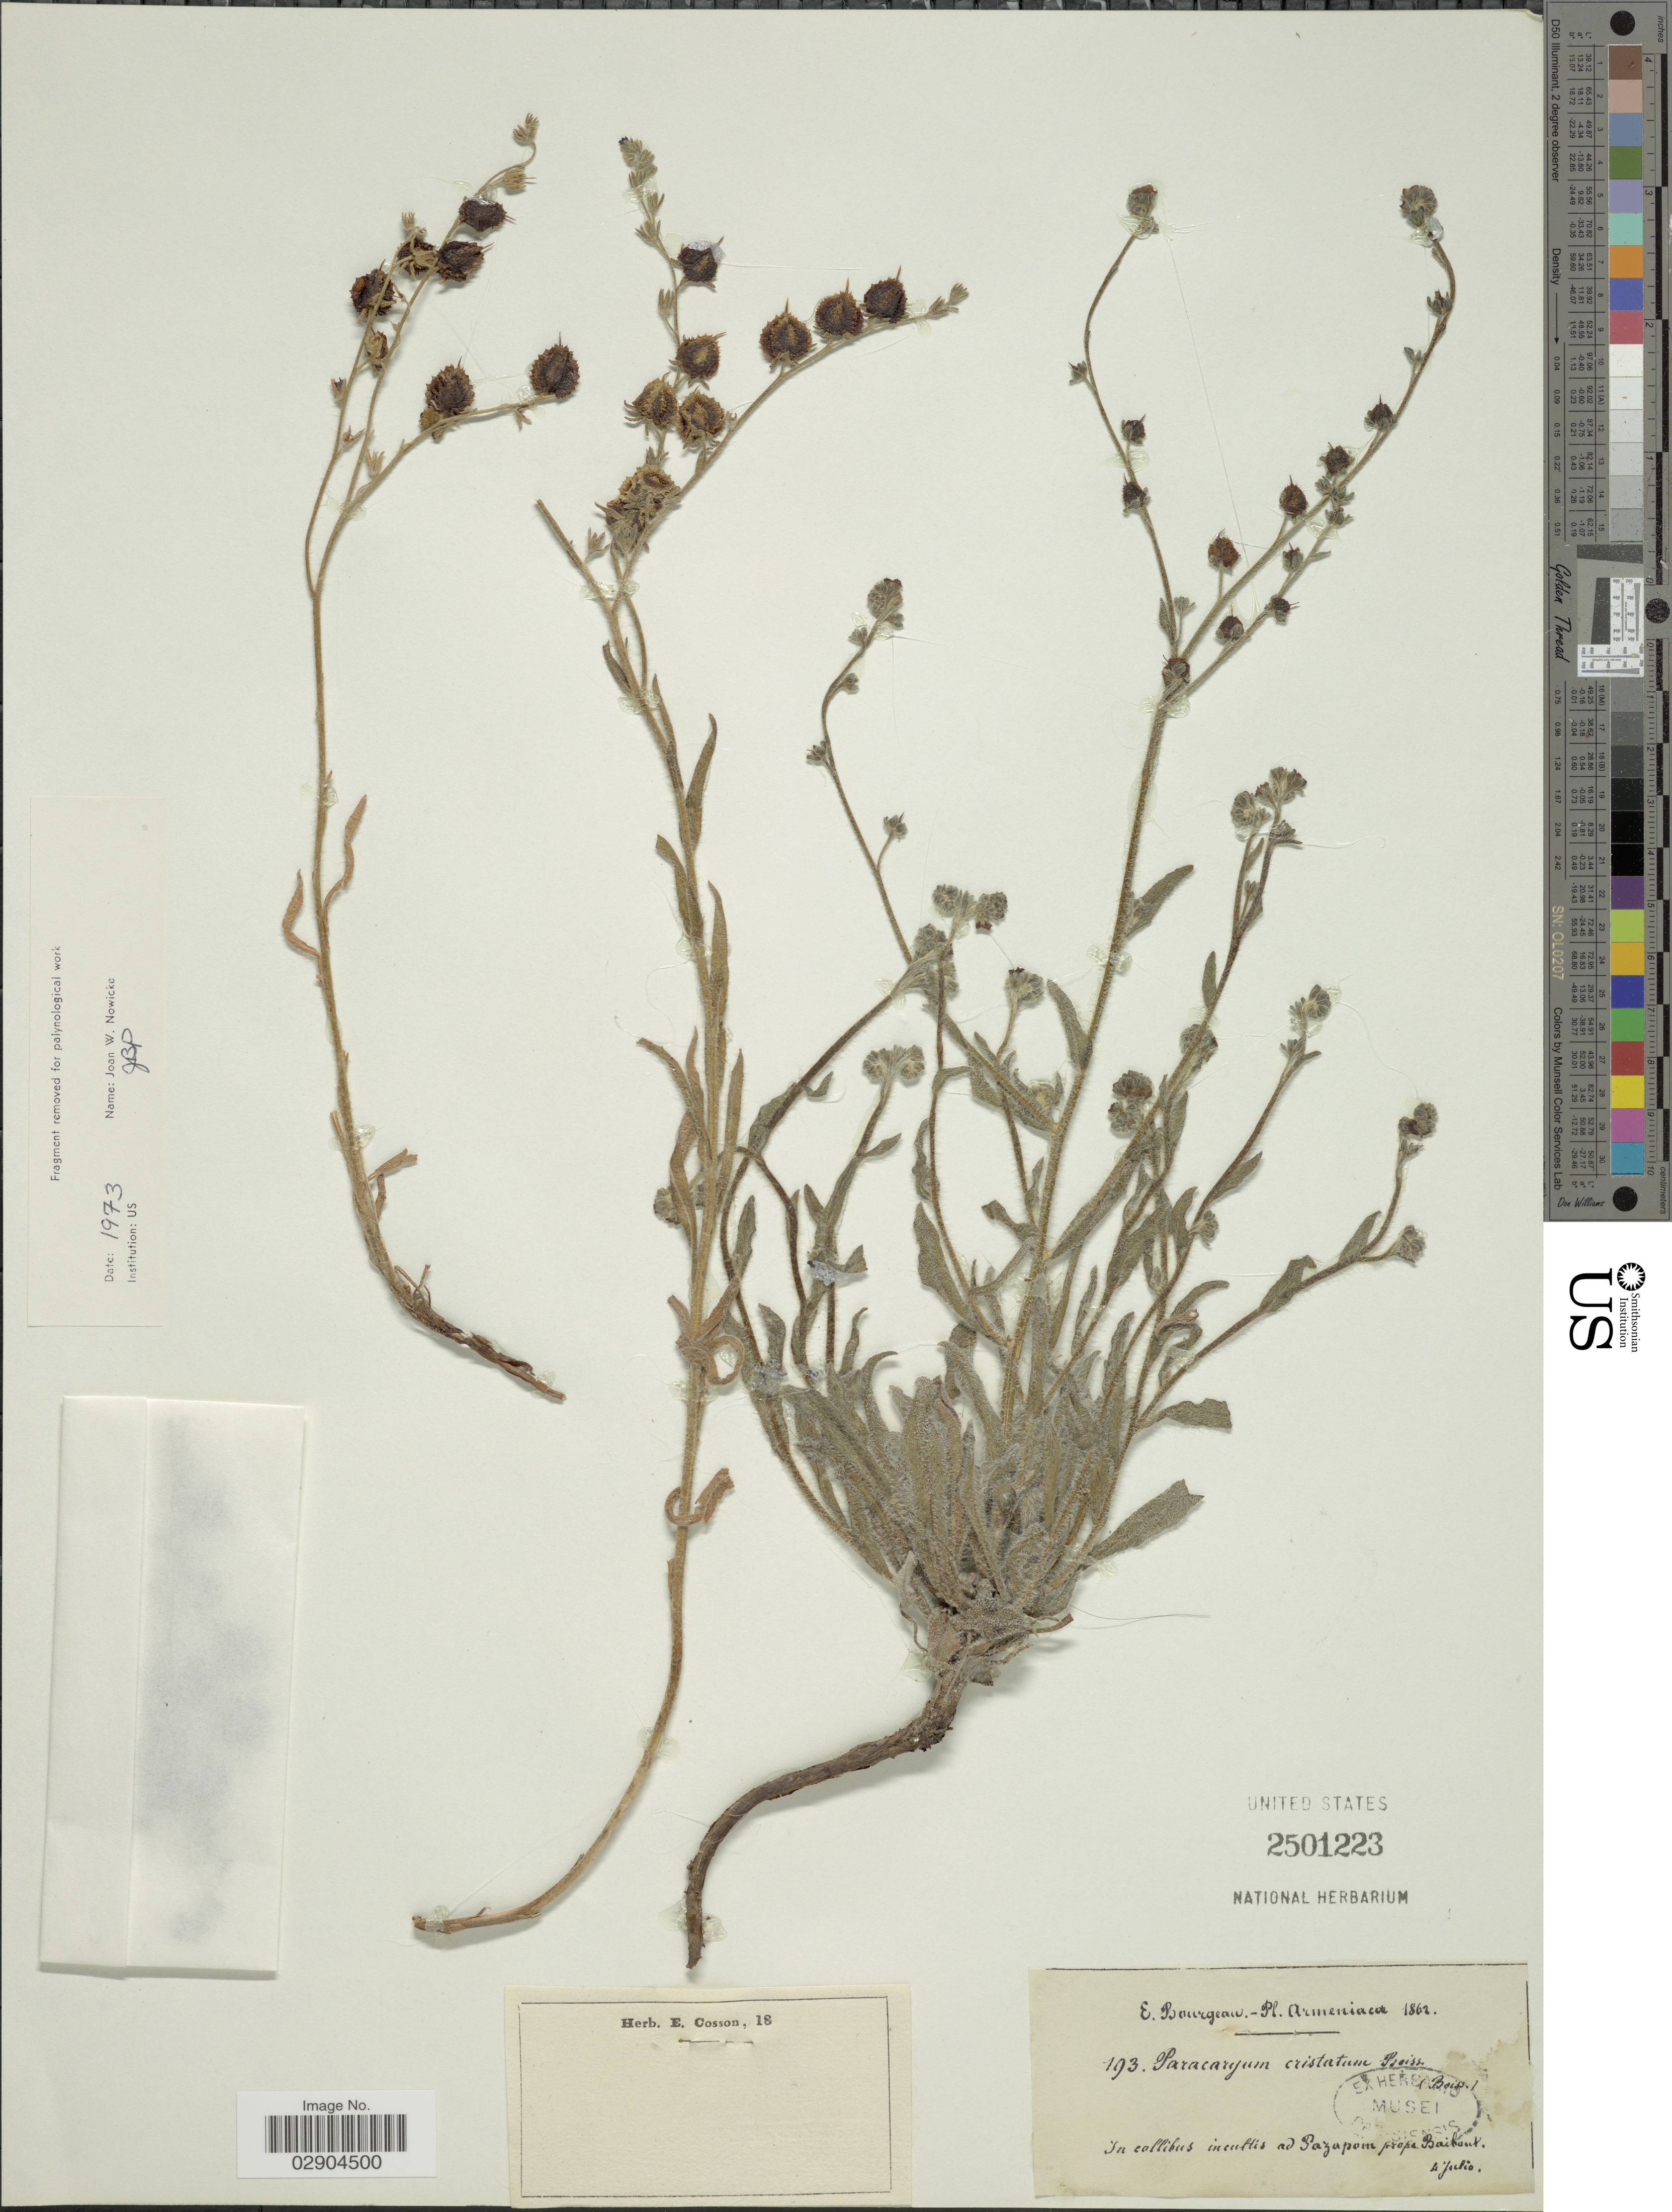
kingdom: Plantae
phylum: Tracheophyta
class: Magnoliopsida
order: Boraginales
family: Boraginaceae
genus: Paracaryum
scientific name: Paracaryum cristatum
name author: Boiss.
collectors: E. Bourgeau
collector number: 193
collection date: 1862-07-04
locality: In collibus incultis ad Pazapom [interpreted] prope Baibout.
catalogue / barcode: US 2501223